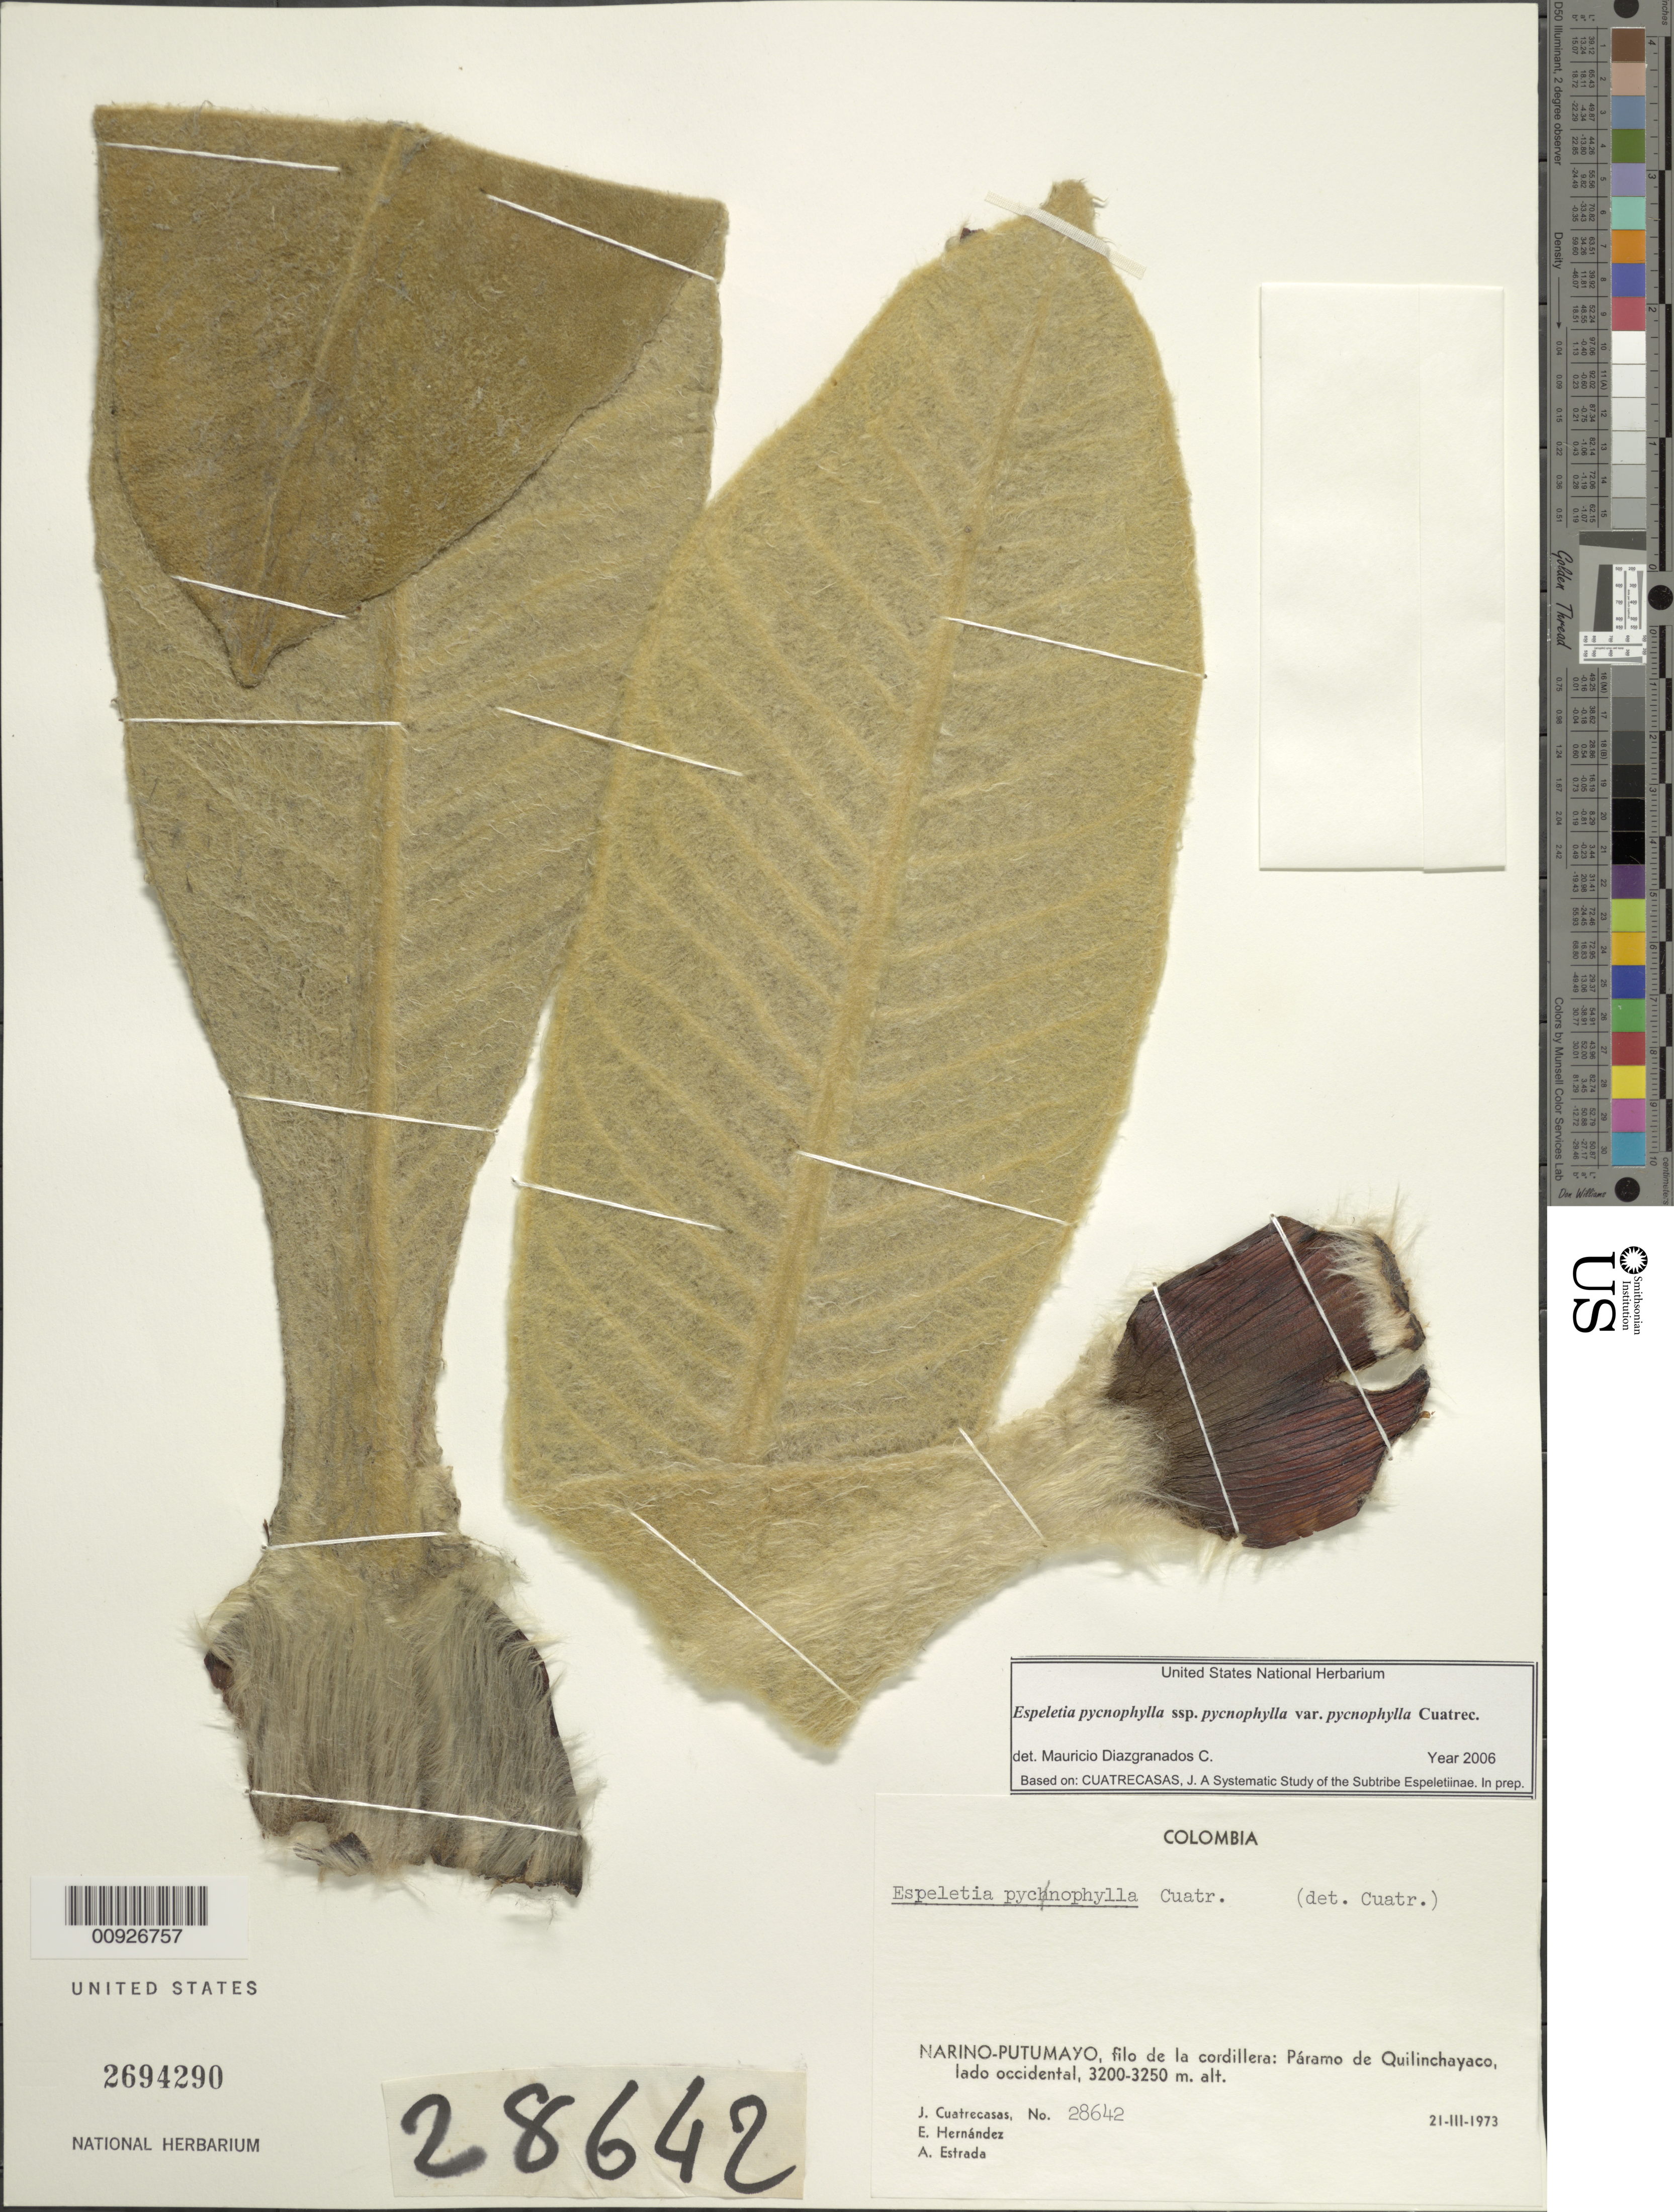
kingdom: Plantae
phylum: Tracheophyta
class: Magnoliopsida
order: Asterales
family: Asteraceae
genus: Espeletia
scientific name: Espeletia pycnophylla var. pycnophylla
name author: Cuatrec.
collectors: J. Cuatrecasas, E. Hernández & A. Estrada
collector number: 28642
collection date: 1973-03-21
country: Colombia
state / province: Putumayo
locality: P. de Quilinchayaco. Filo de La Cordillera, Páramo de Quilinchayaco, Lado Occidental.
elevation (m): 3200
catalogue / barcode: US 2694290